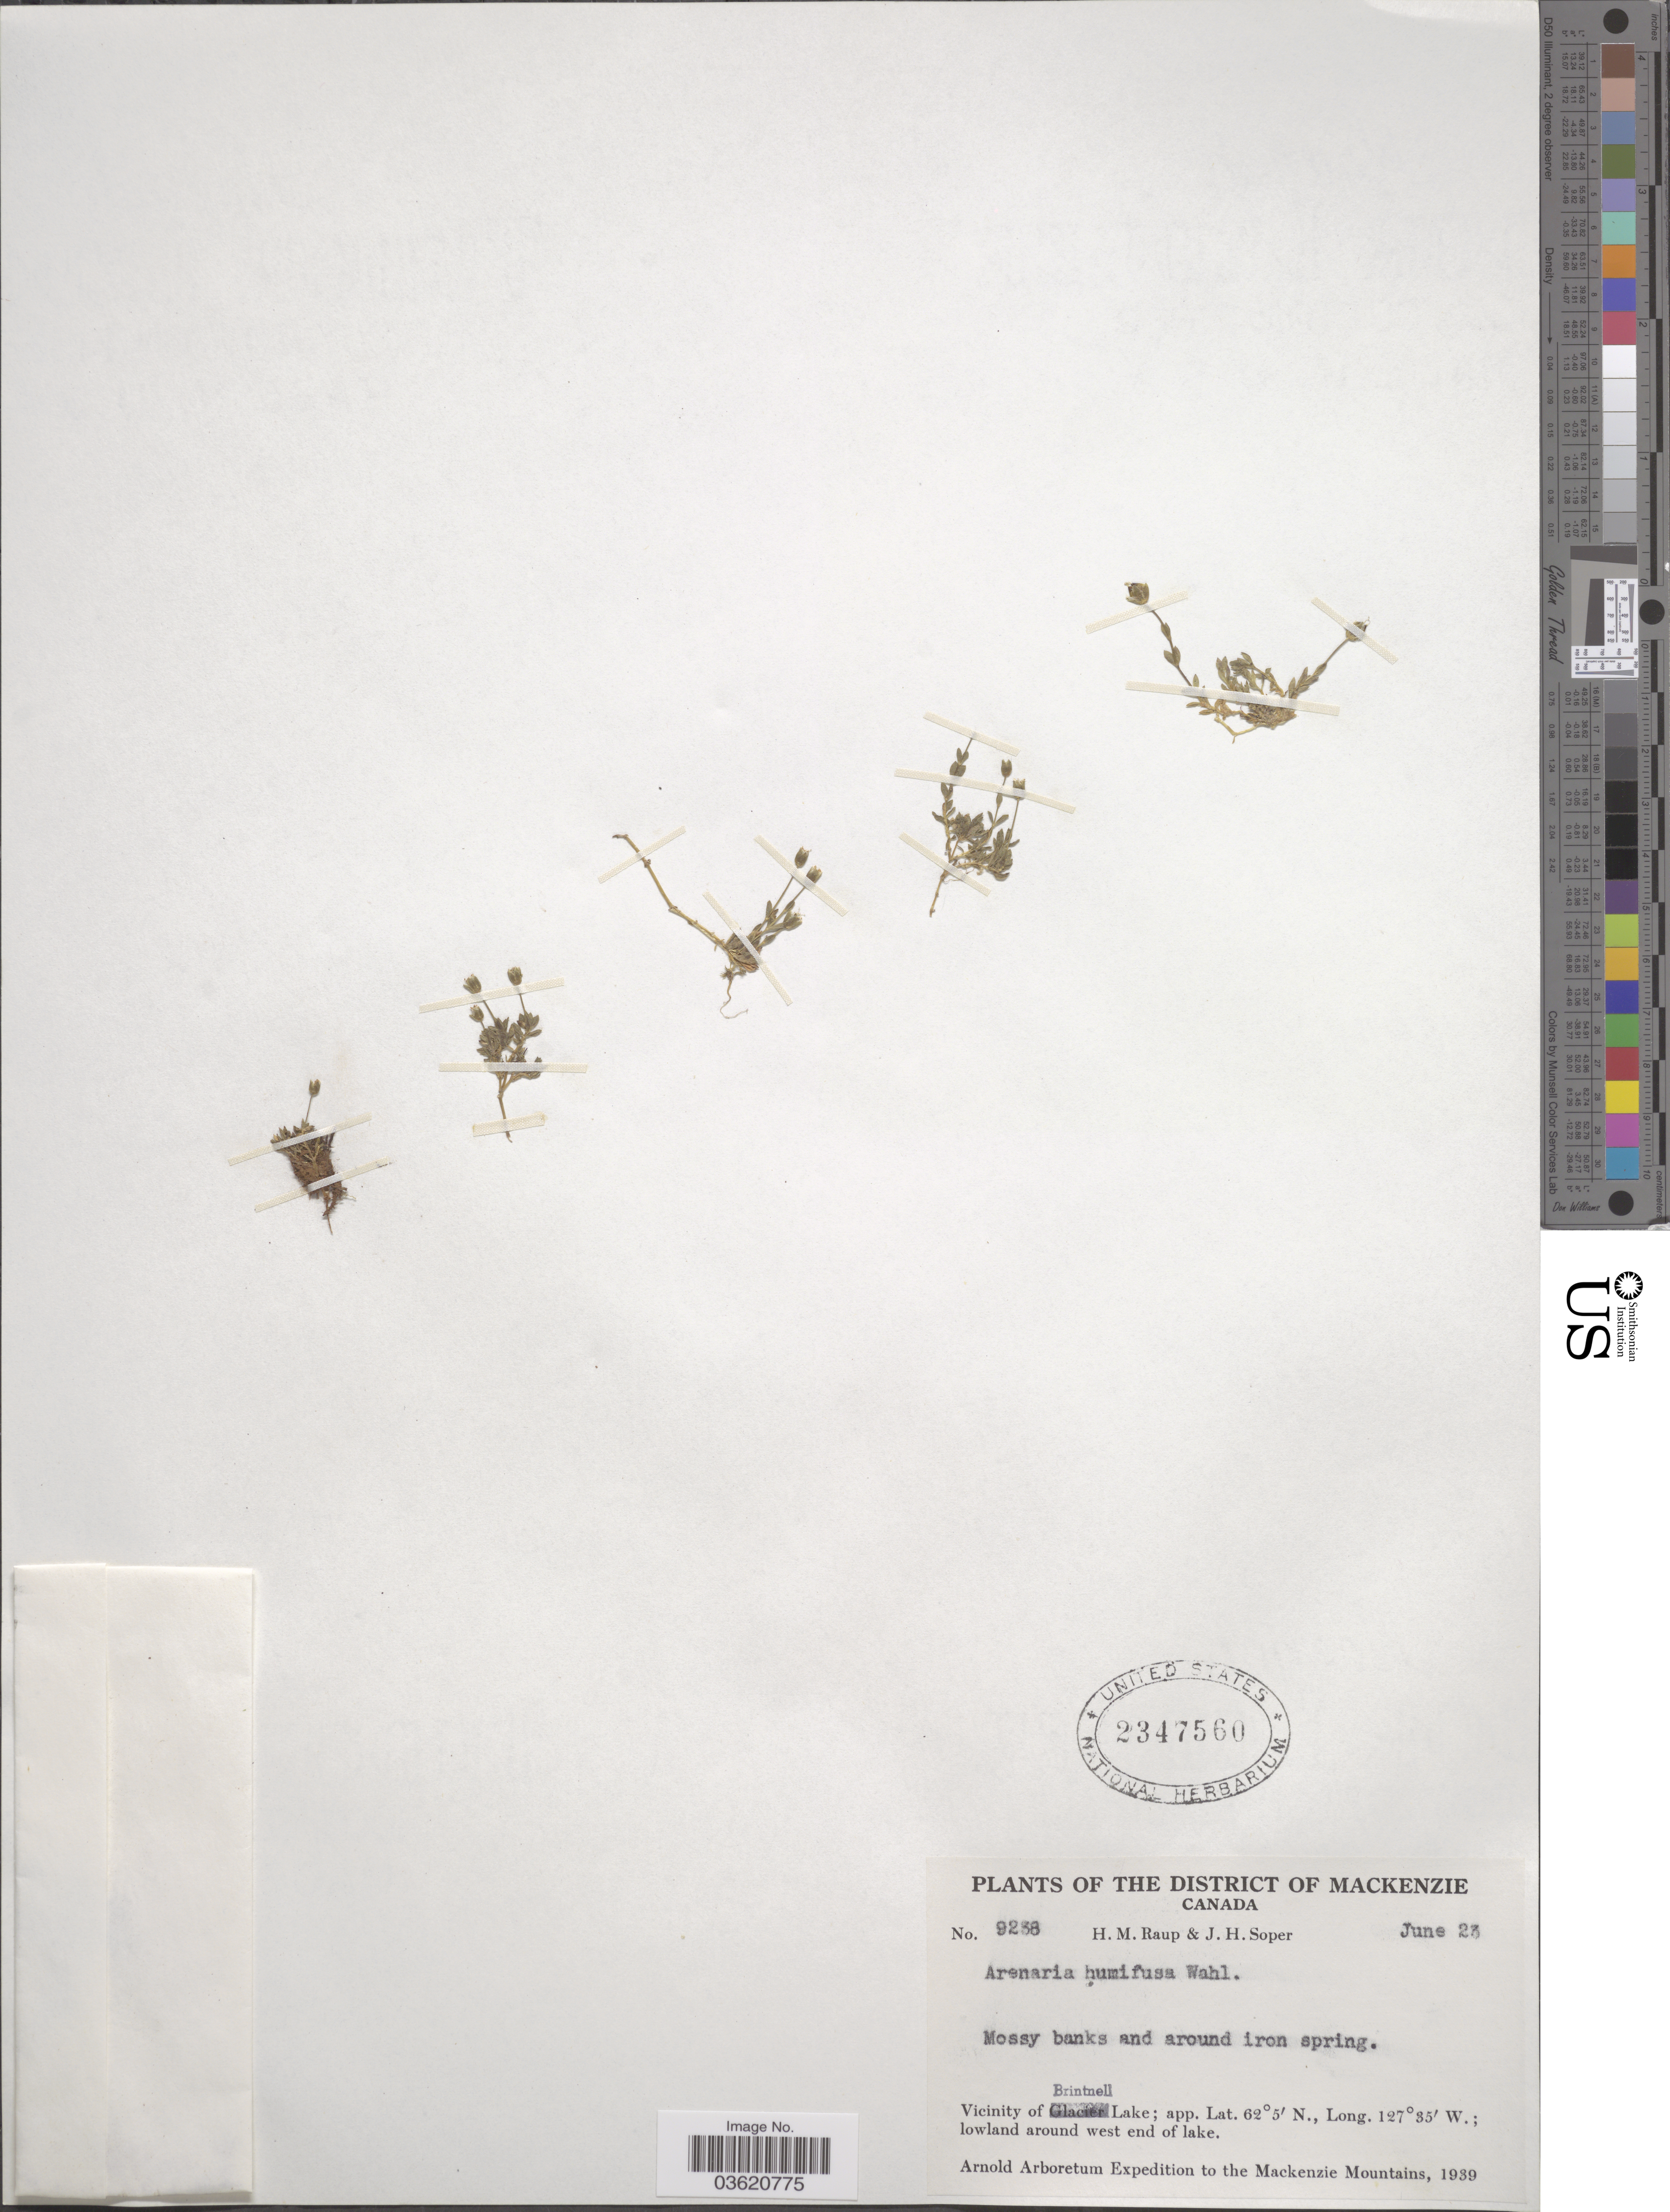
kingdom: Plantae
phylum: Tracheophyta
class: Magnoliopsida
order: Caryophyllales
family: Caryophyllaceae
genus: Arenaria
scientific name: Arenaria humifusa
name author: Wahlenb.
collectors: H. Raup & J. H. Soper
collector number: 9238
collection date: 1939-06-23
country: Canada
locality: The District of Mackenzie. Vicinity of Brintnell Lake. Lowland around west end of lake. Mackenzie Mountains.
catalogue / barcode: US 2347560